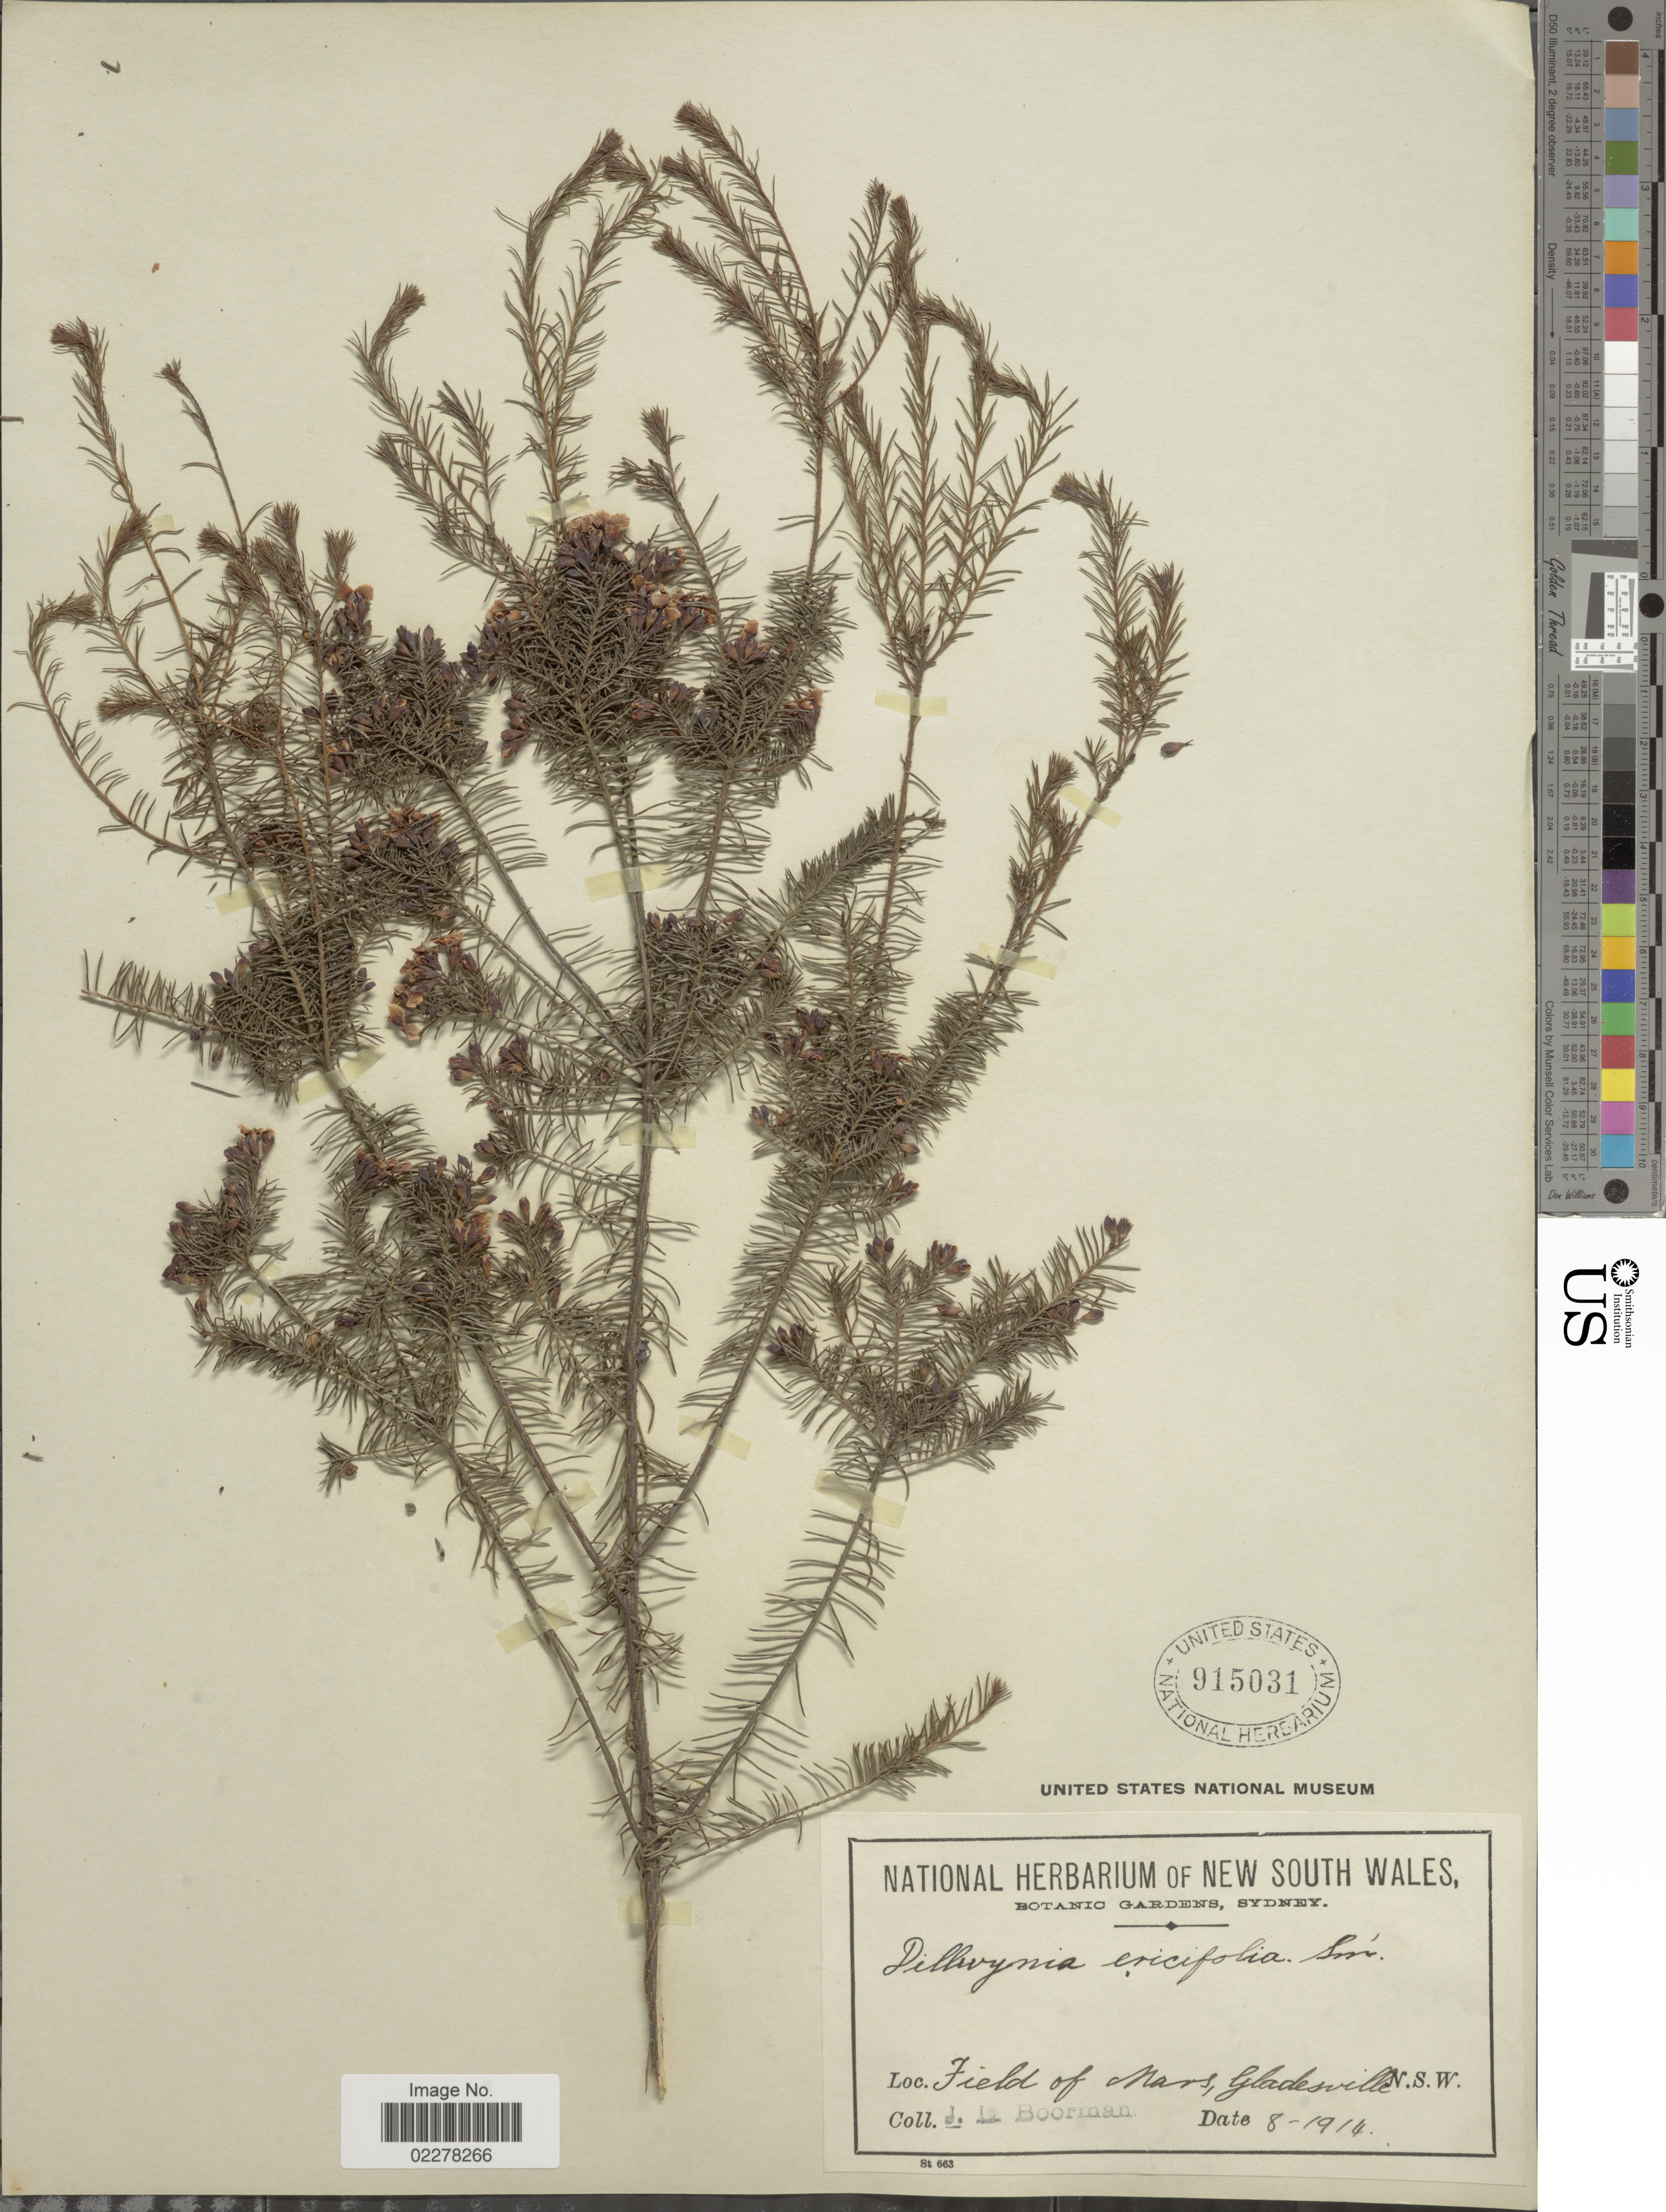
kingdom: Plantae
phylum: Tracheophyta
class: Magnoliopsida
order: Fabales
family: Fabaceae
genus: Dillwynia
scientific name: Dillwynia ericifolia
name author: Sm.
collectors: J. Boorman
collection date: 1914-08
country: Australia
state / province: New South Wales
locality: Field of Mars, Gladesville. N.S.W.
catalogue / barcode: US 915031